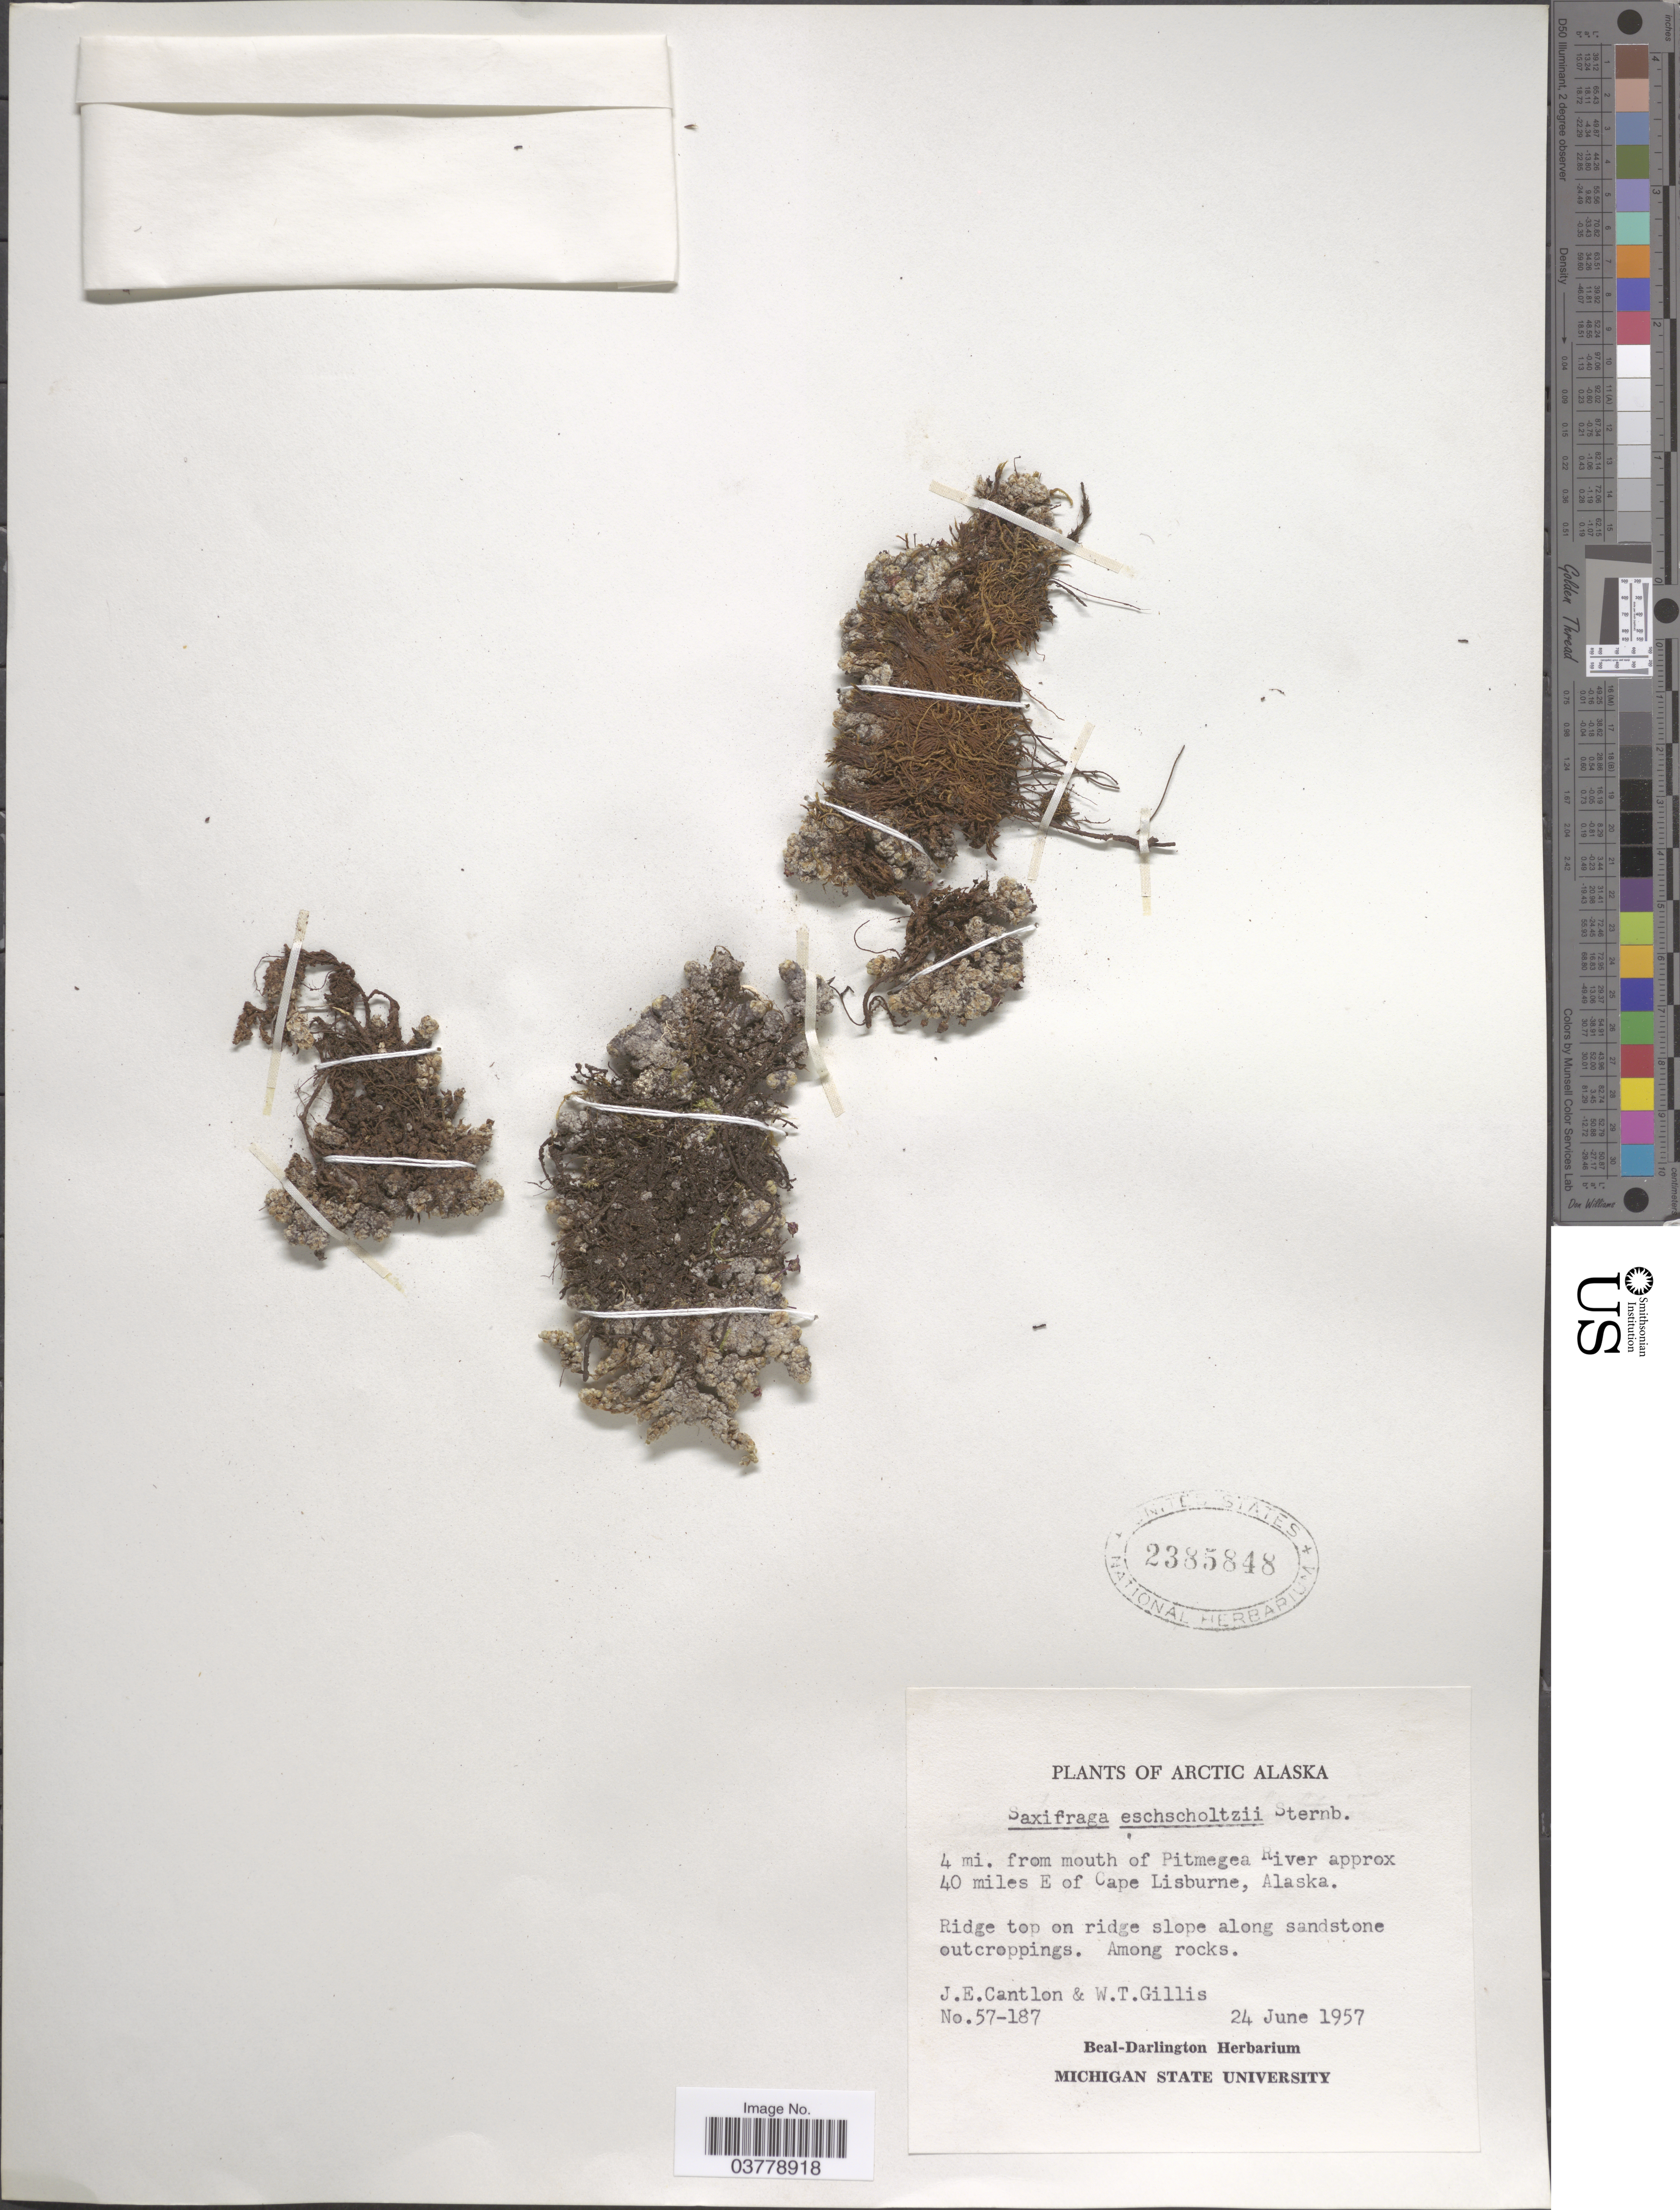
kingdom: Plantae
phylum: Tracheophyta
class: Magnoliopsida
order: Saxifragales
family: Saxifragaceae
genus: Saxifraga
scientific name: Saxifraga eschscholtzii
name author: Sternb.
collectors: J. Cantlon & W. T. Gillis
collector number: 57-187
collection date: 1957-06-24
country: United States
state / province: Alaska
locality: Arctic Alaska. 4 mi. from mouth of Pitmegea River approx 40 miles E of Cape Lisburne.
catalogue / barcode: US 2385848